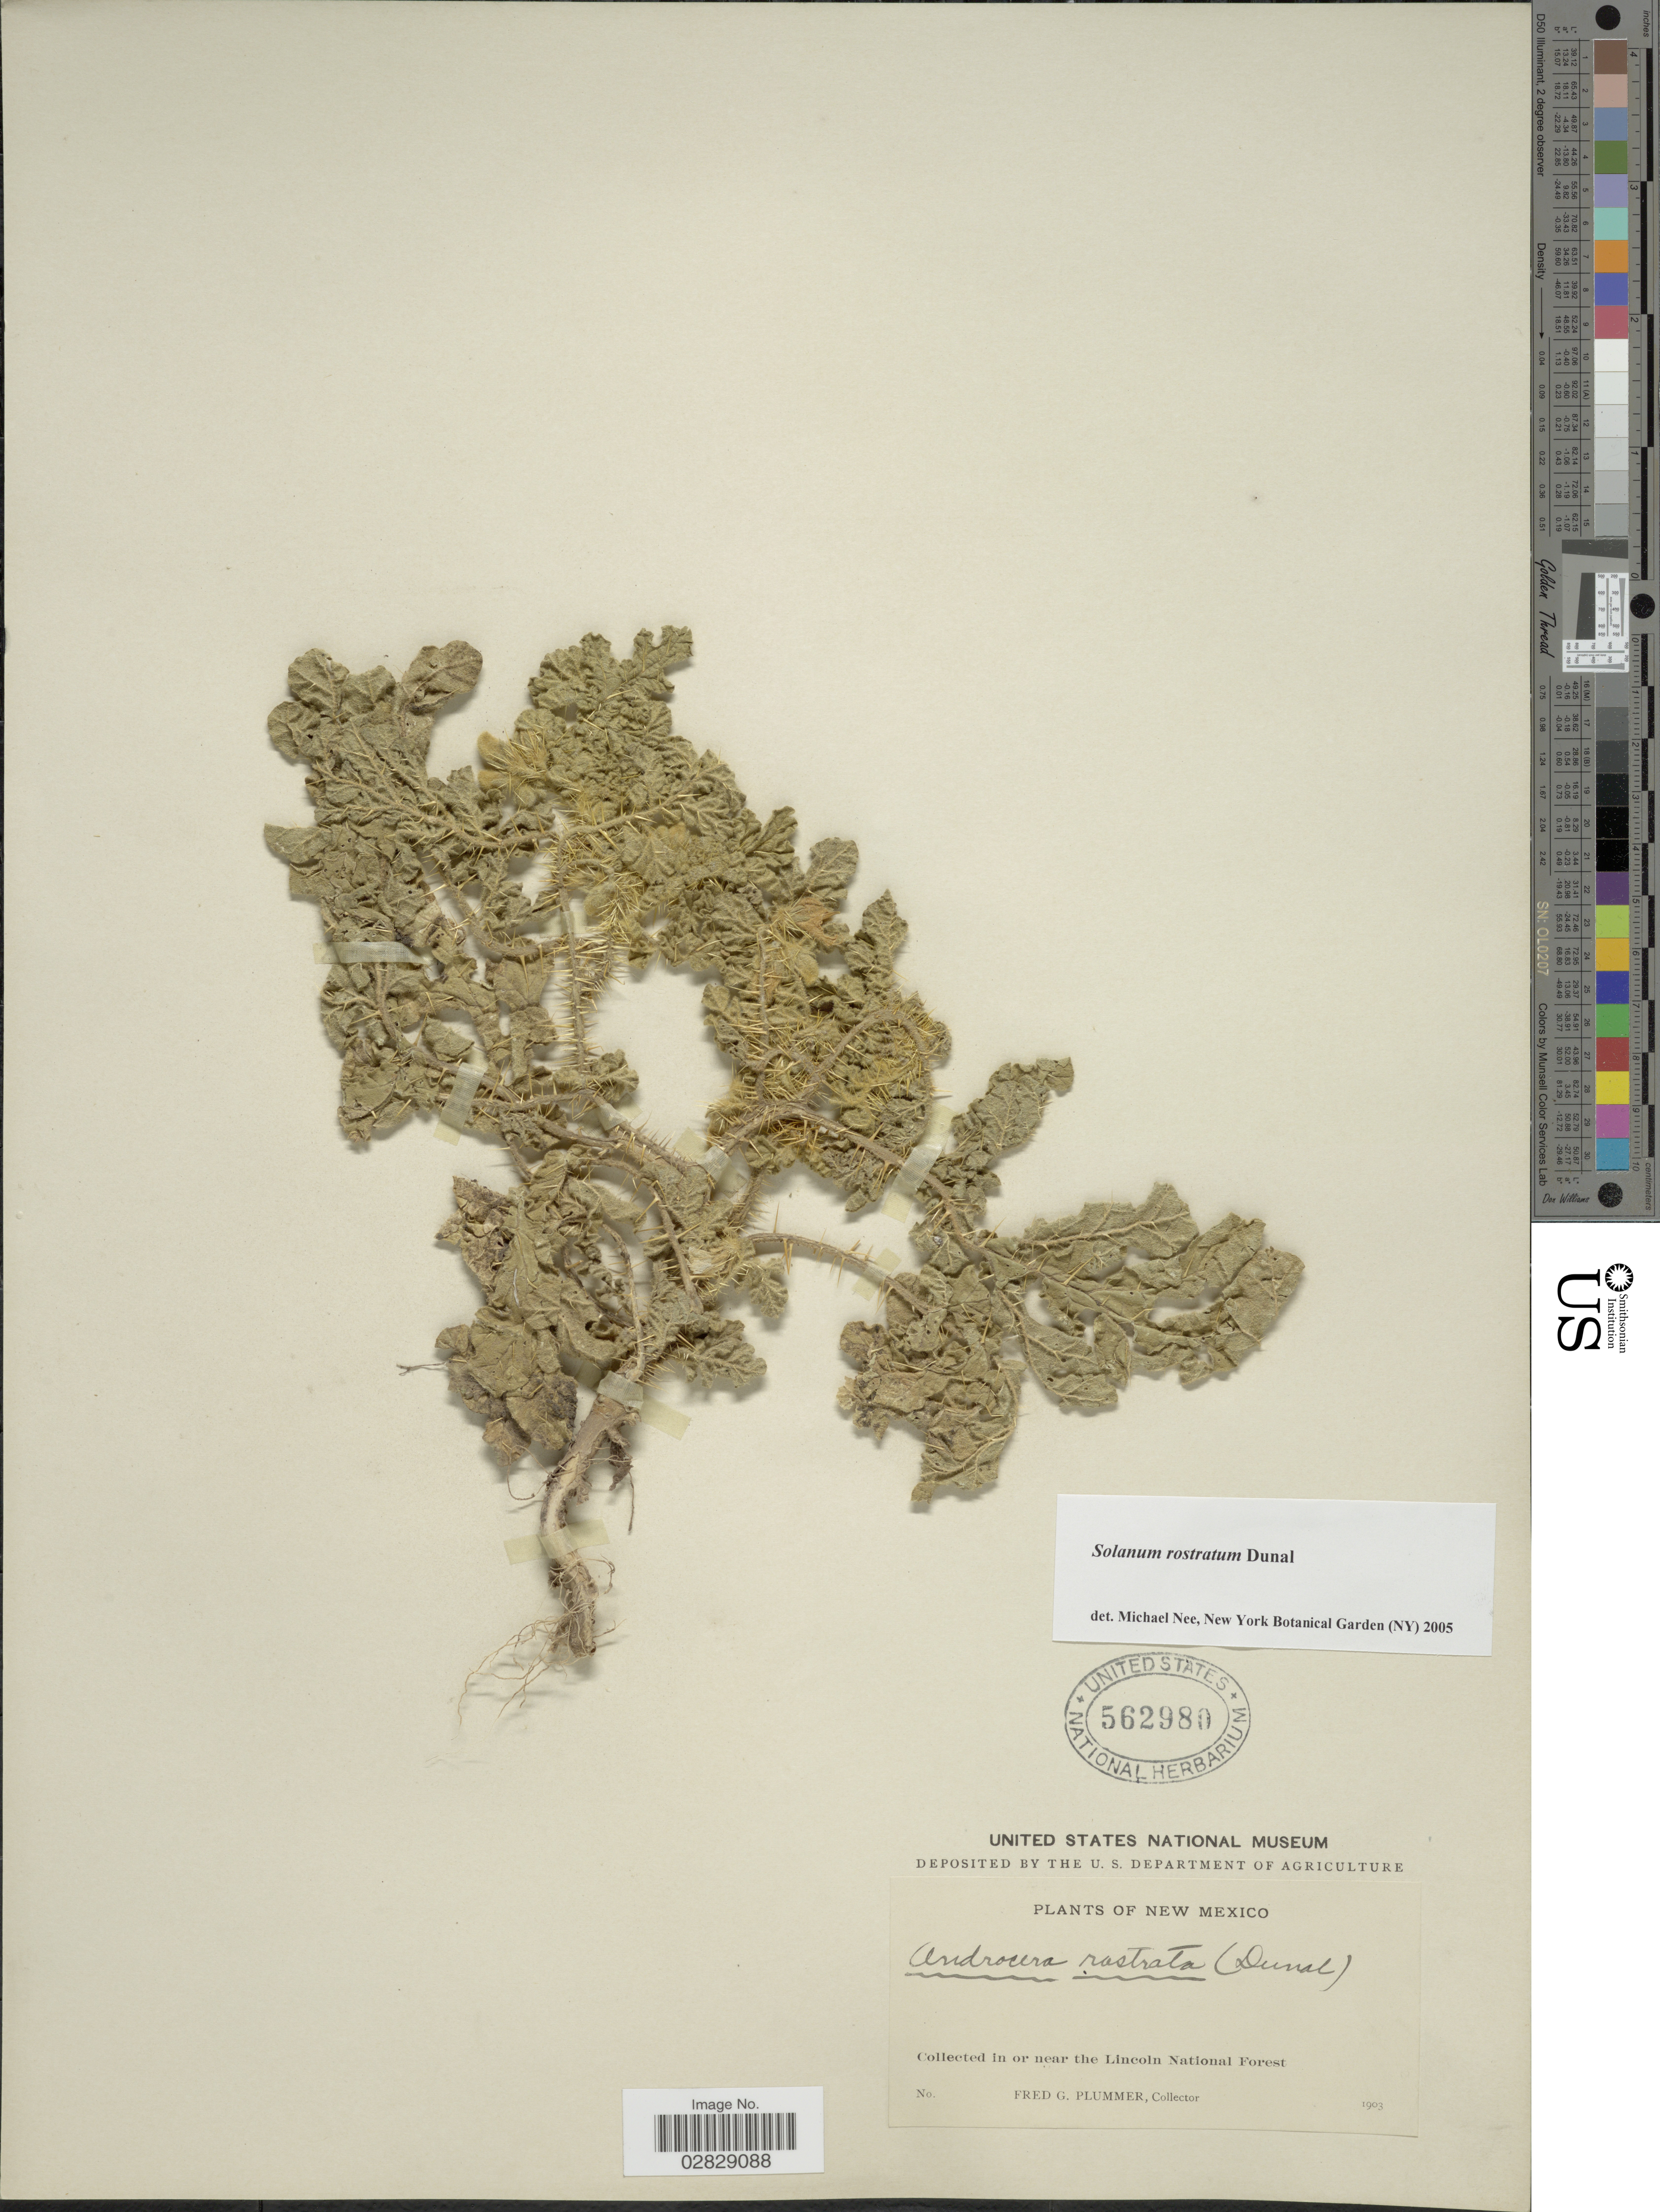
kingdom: Plantae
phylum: Tracheophyta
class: Magnoliopsida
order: Solanales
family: Solanaceae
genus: Solanum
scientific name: Solanum rostratum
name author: Dunal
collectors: F. Plummer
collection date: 1903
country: United States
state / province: New Mexico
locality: In or near the Lincoln National Forest.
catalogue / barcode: US 562980